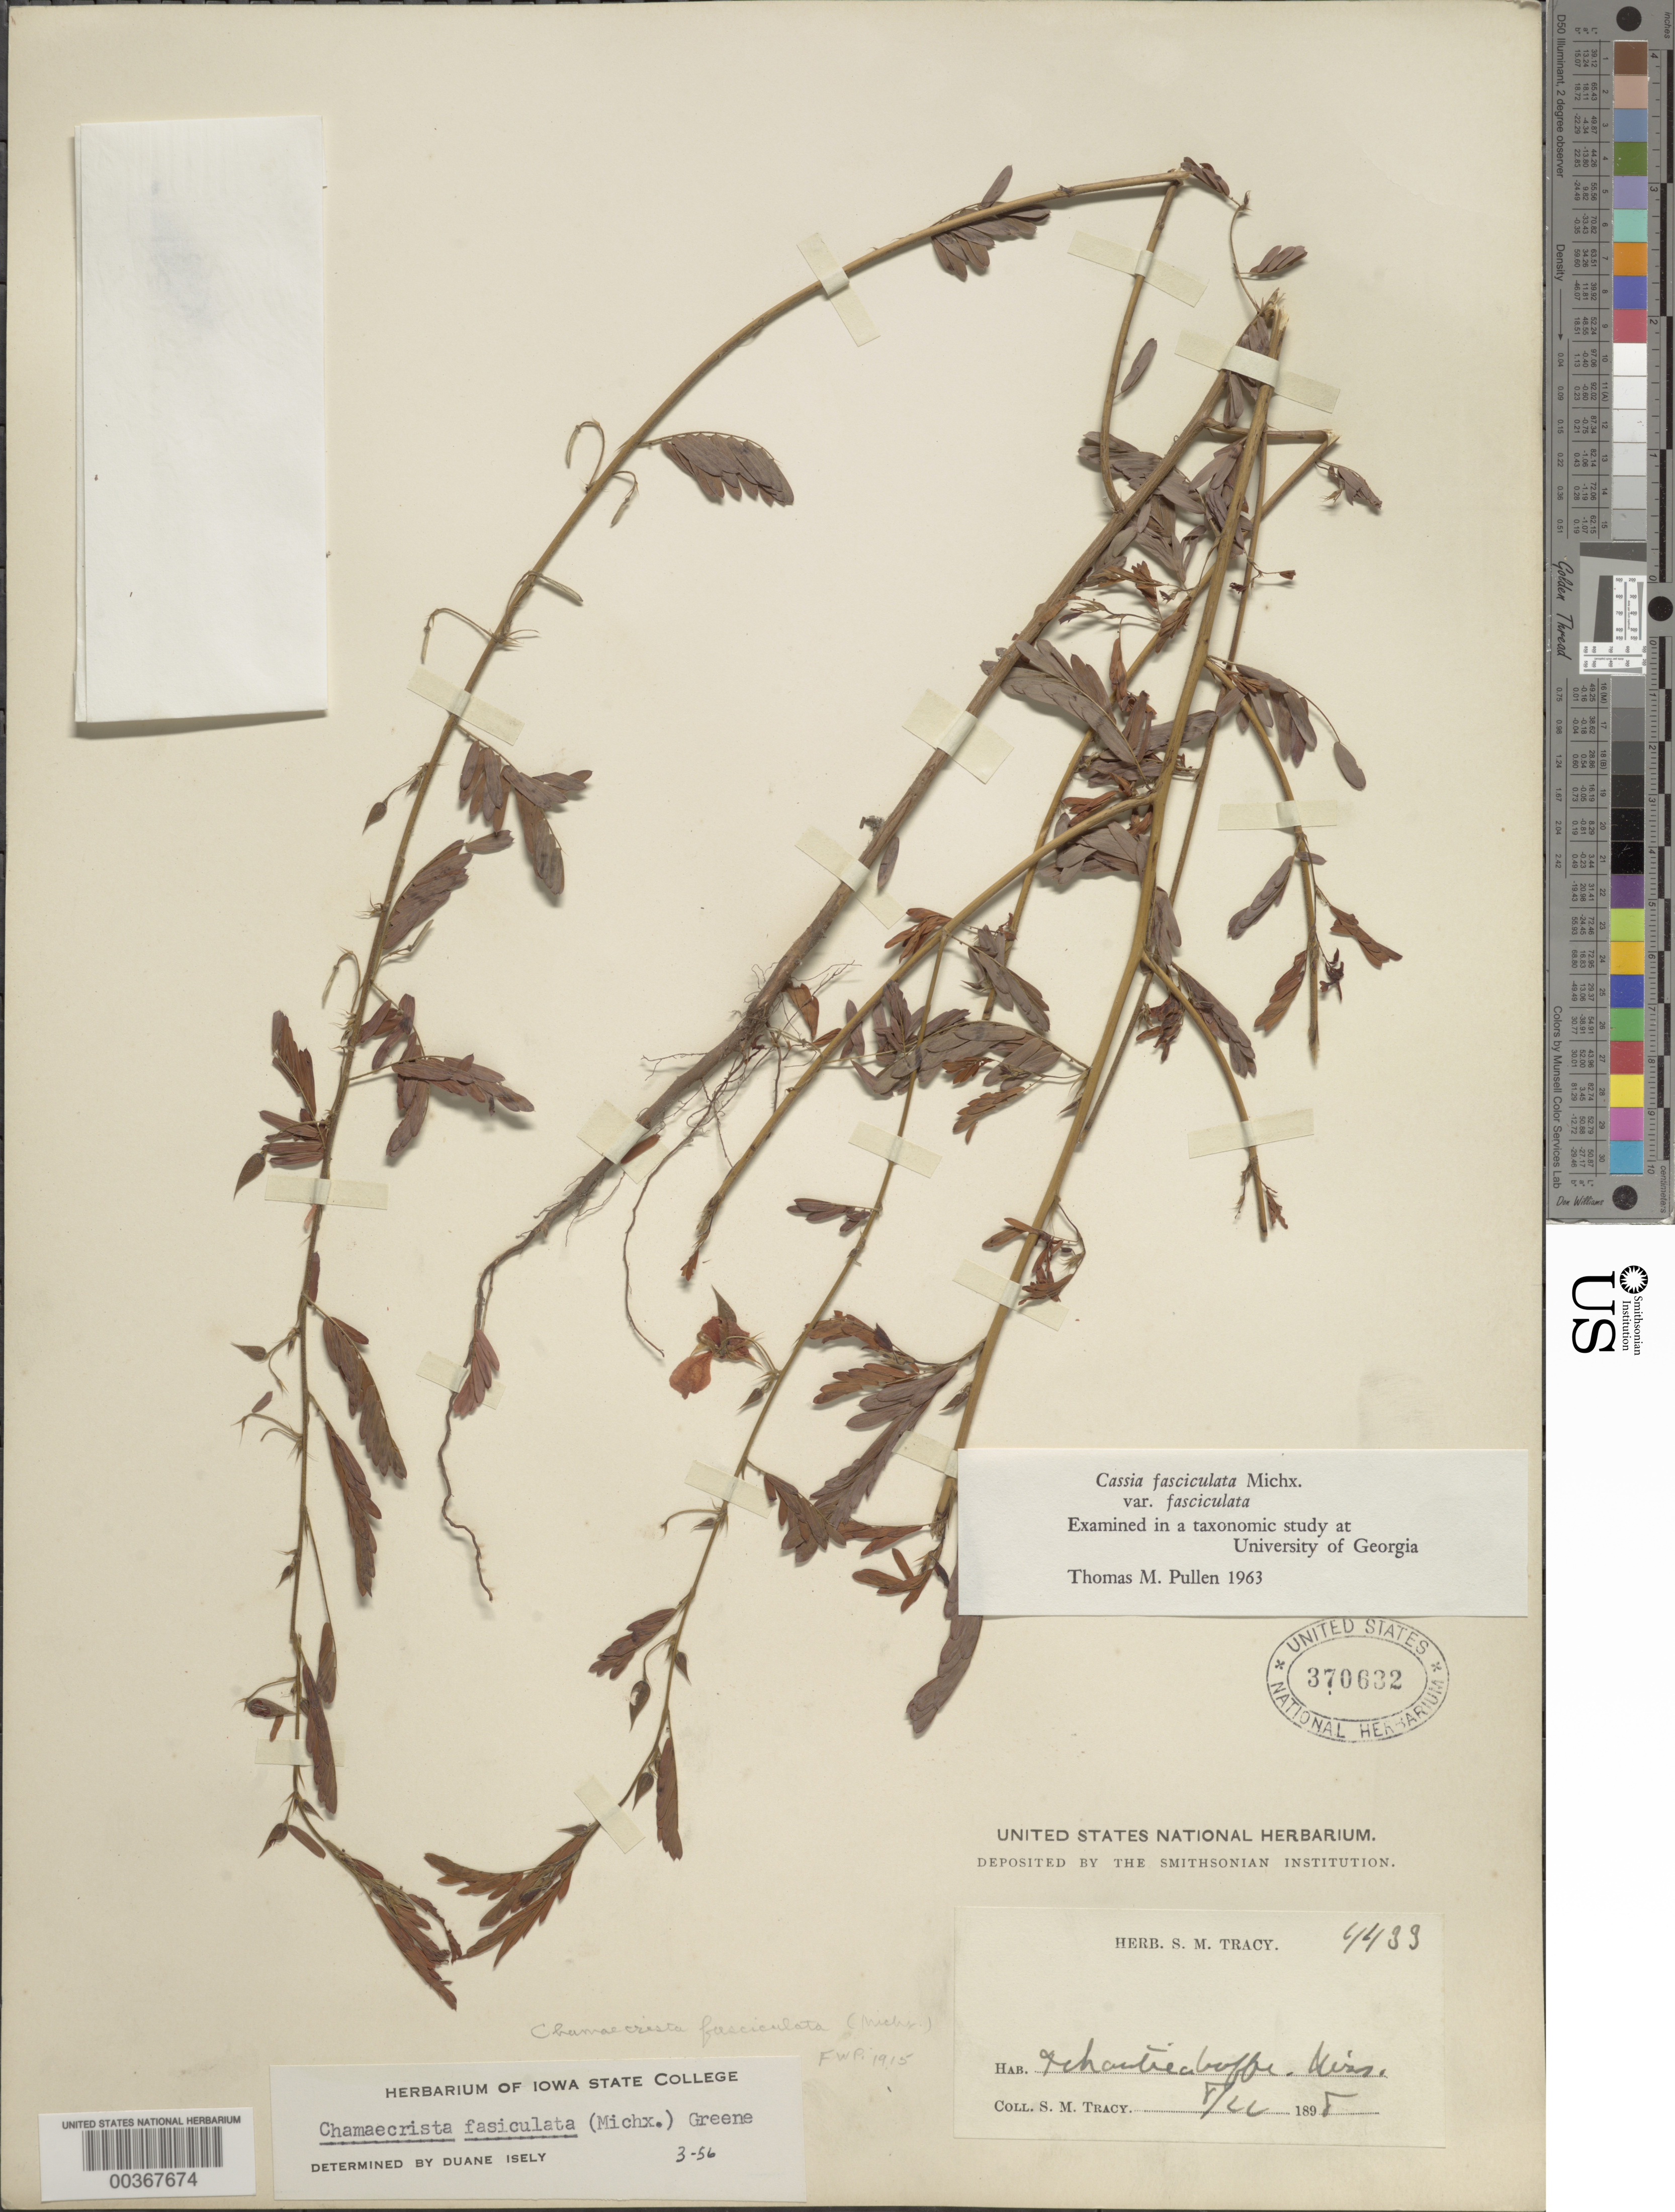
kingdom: Plantae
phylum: Tracheophyta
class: Magnoliopsida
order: Fabales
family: Fabaceae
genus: Chamaecrista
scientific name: Chamaecrista fasciculata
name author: (Michx.) Greene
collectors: S. M. Tracy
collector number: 4433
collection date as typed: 22 Aug 1898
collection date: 1898-08-22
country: United States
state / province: Mississippi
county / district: Harrison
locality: Tchoutacabouffa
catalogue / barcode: US 370632